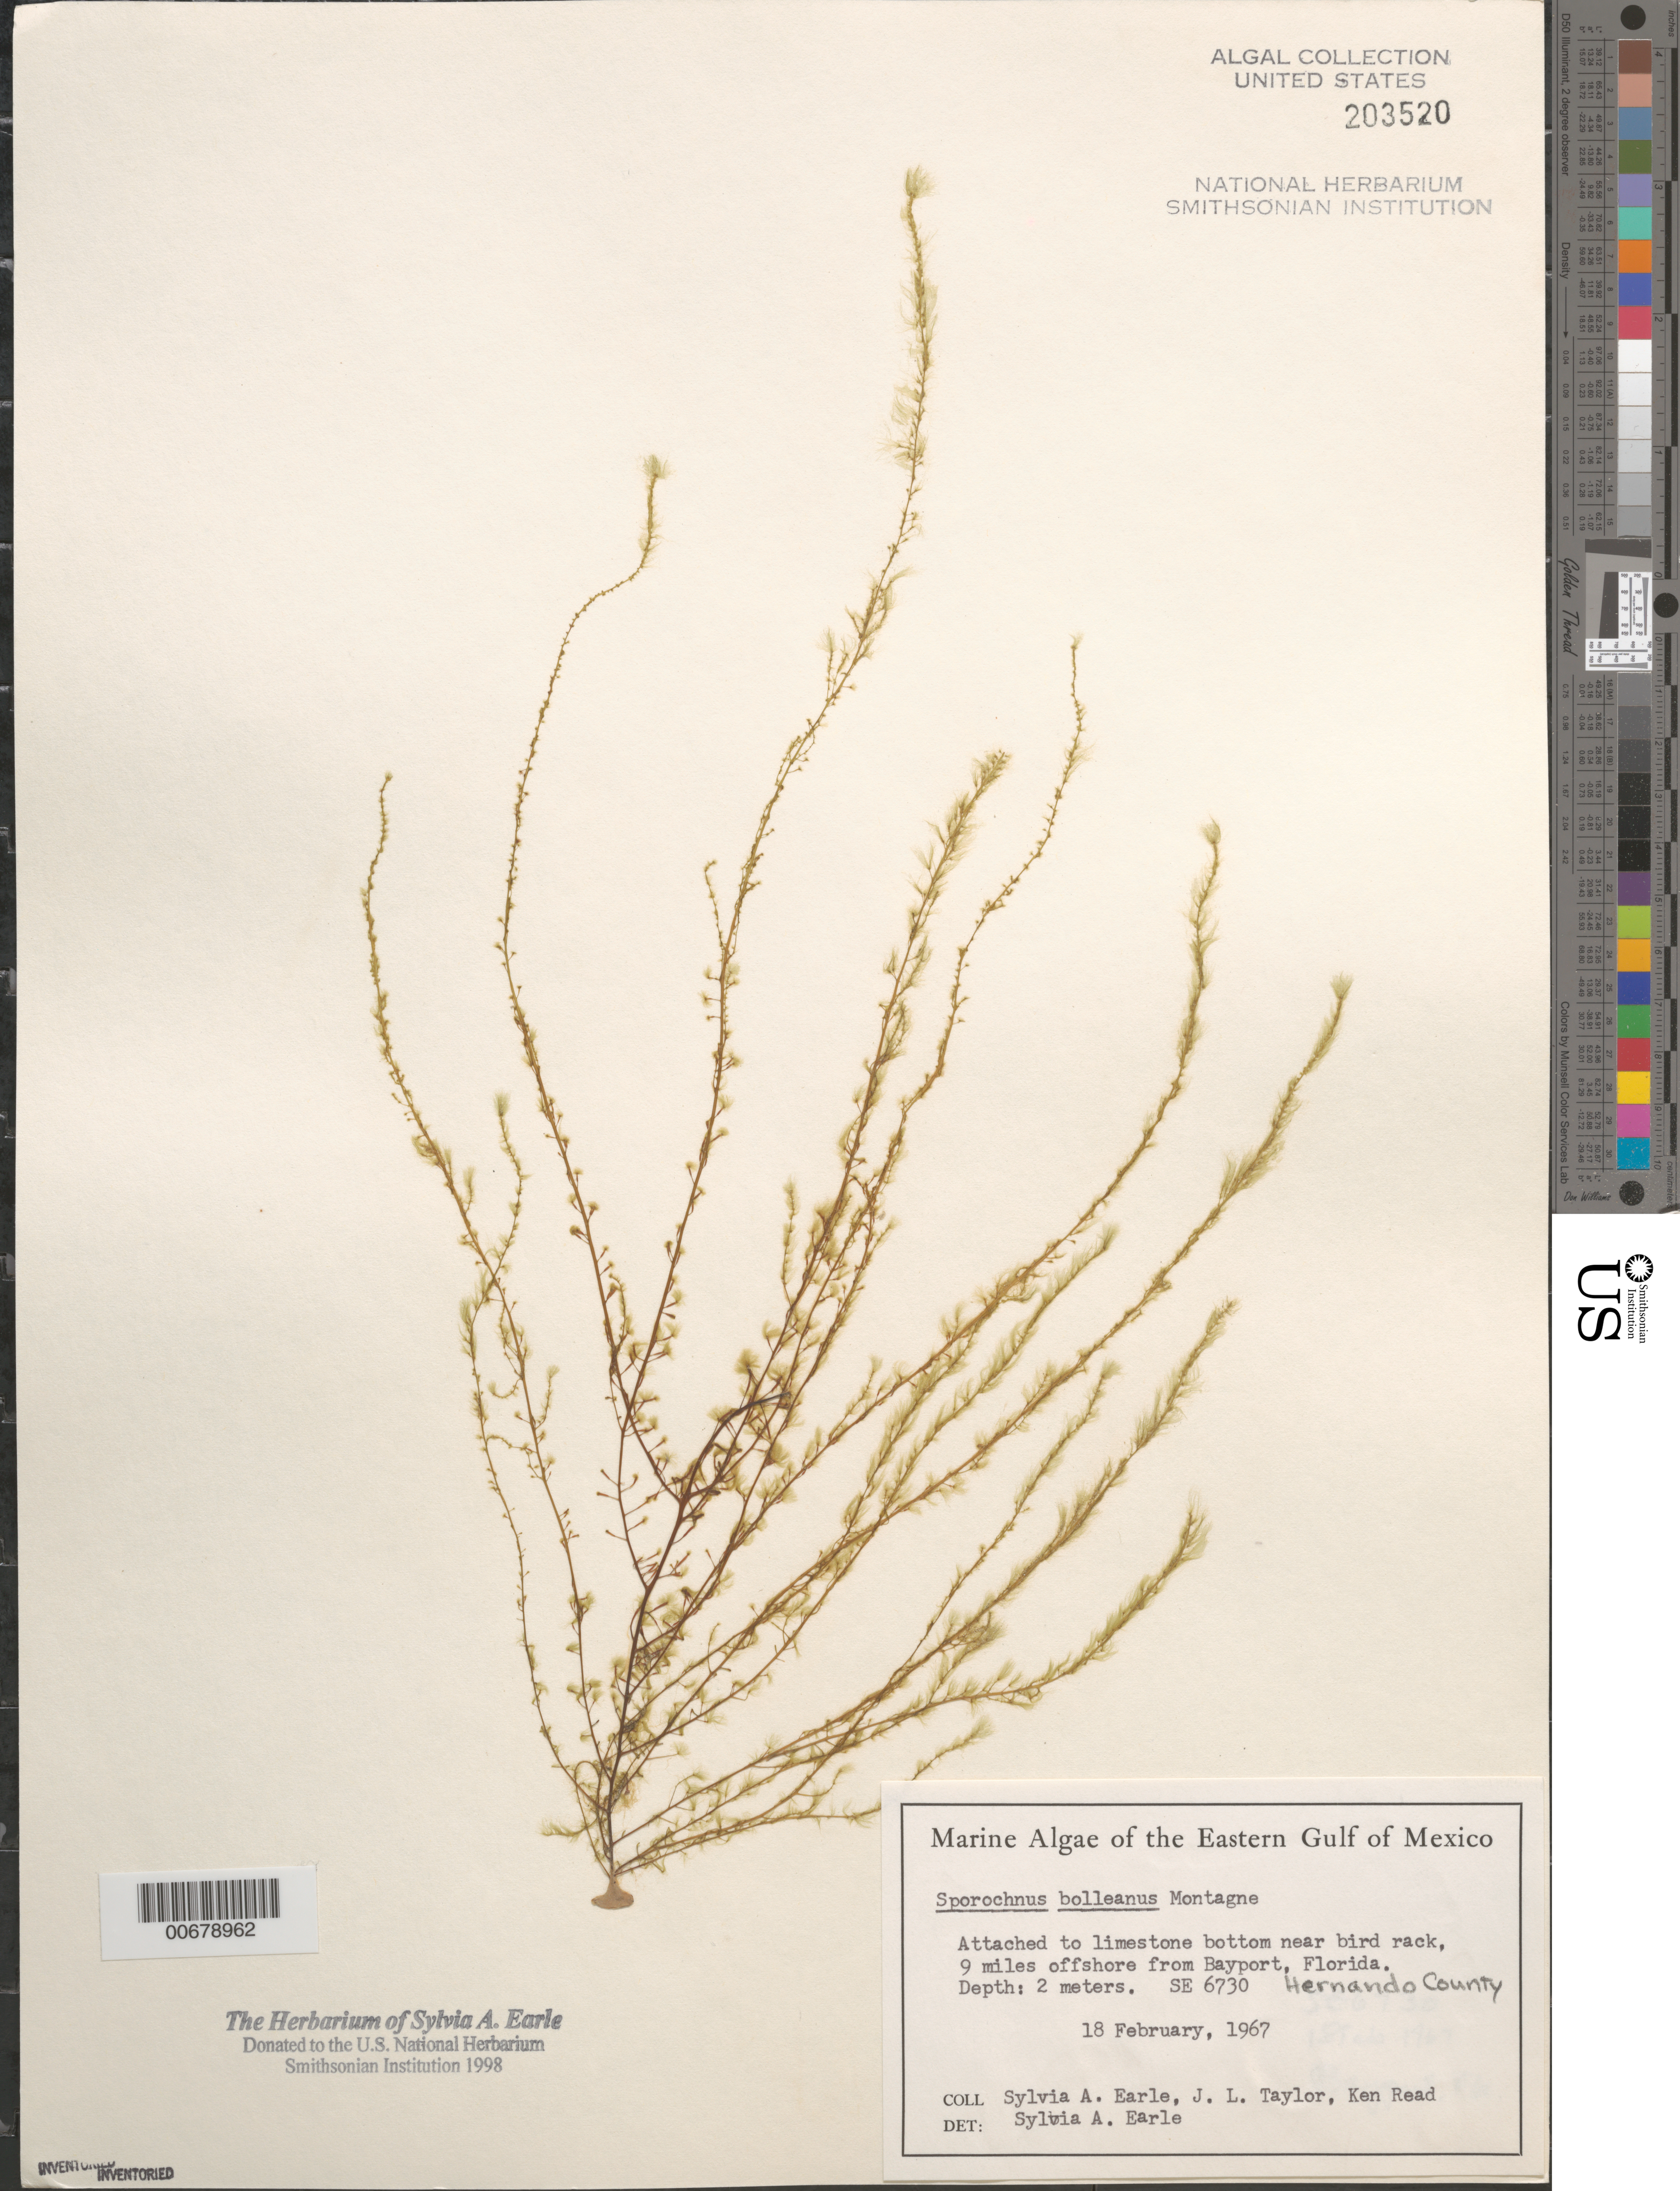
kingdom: Chromista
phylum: Ochrophyta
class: Phaeophyceae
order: Sporochnales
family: Sporochnaceae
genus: Sporochnus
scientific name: Sporochnus bolleanus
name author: Mont.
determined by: Earle, S. A.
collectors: S. A. Earle, J. L. Taylor & K. Read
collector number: SE 6730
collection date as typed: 18 Feb 1967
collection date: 1967-02-18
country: United States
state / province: Florida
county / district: Hernando County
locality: Near bird rack 9 miles off Bayport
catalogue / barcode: US 203520